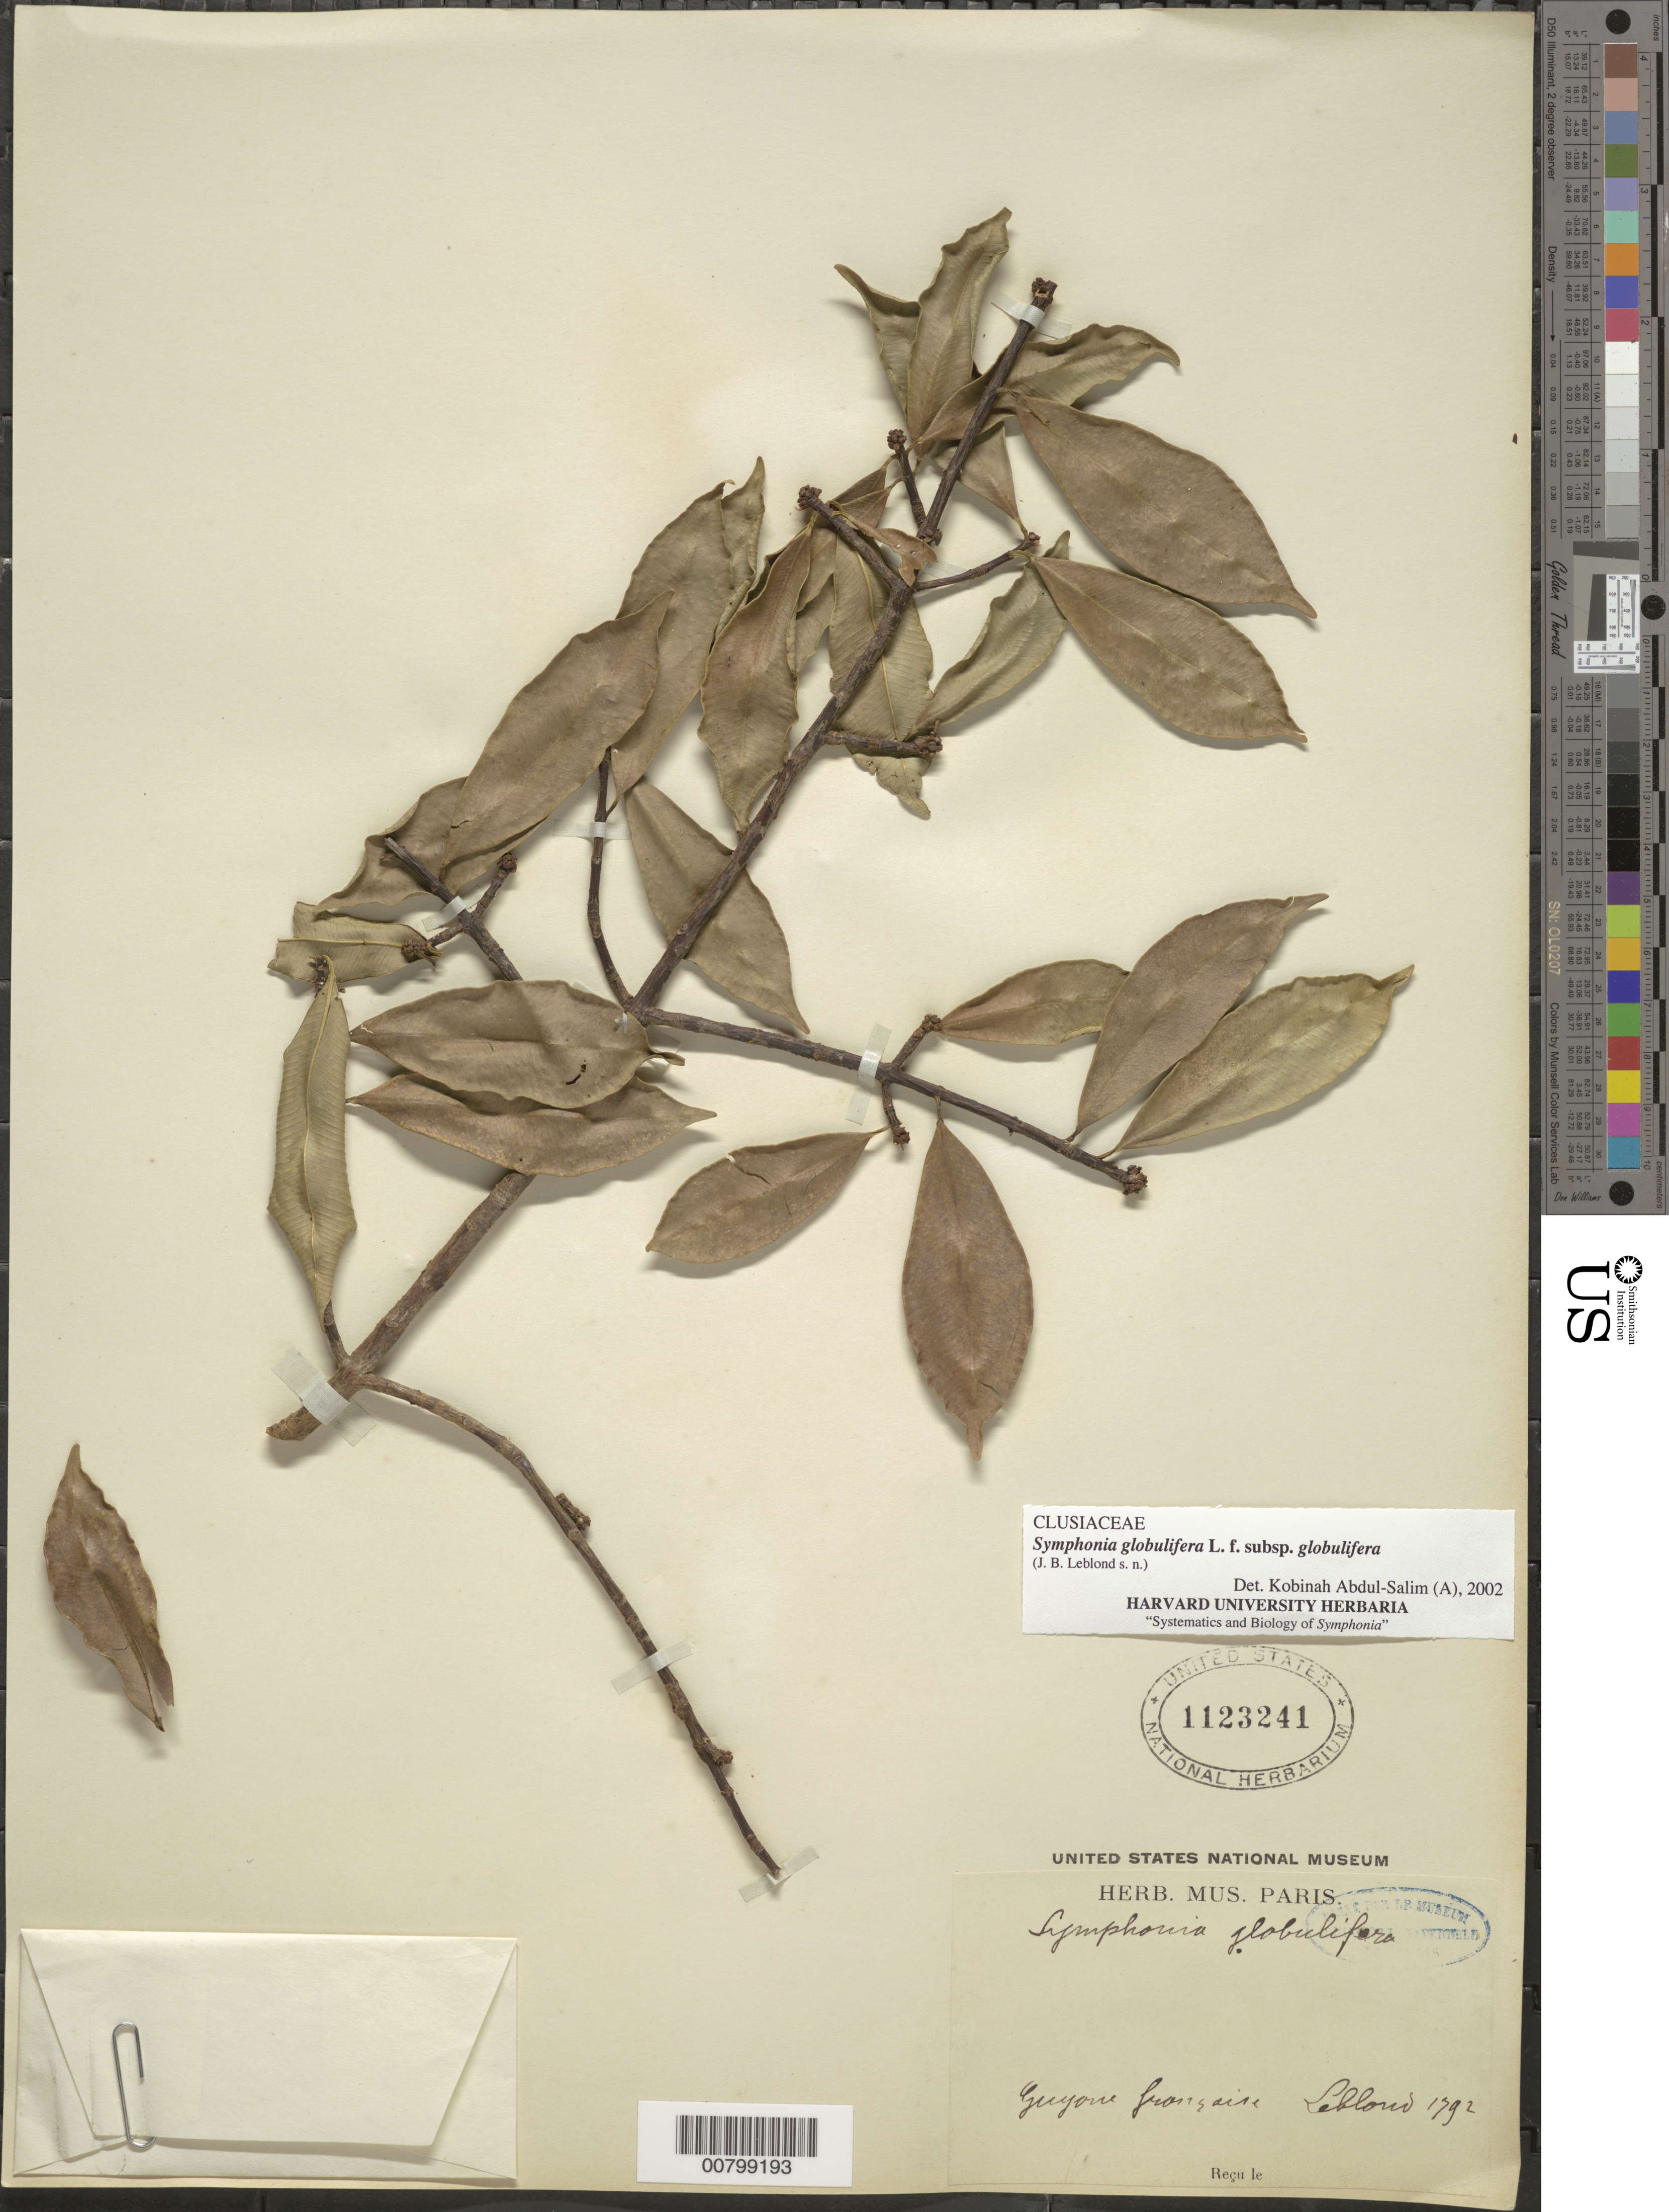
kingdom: Plantae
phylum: Tracheophyta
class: Magnoliopsida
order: Malpighiales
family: Clusiaceae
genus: Symphonia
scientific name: Symphonia globulifera subsp. globulifera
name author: L. f.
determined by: Abdul-Salim, K.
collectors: J. B. Leblond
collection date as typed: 1792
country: French Guiana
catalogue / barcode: US 1123241